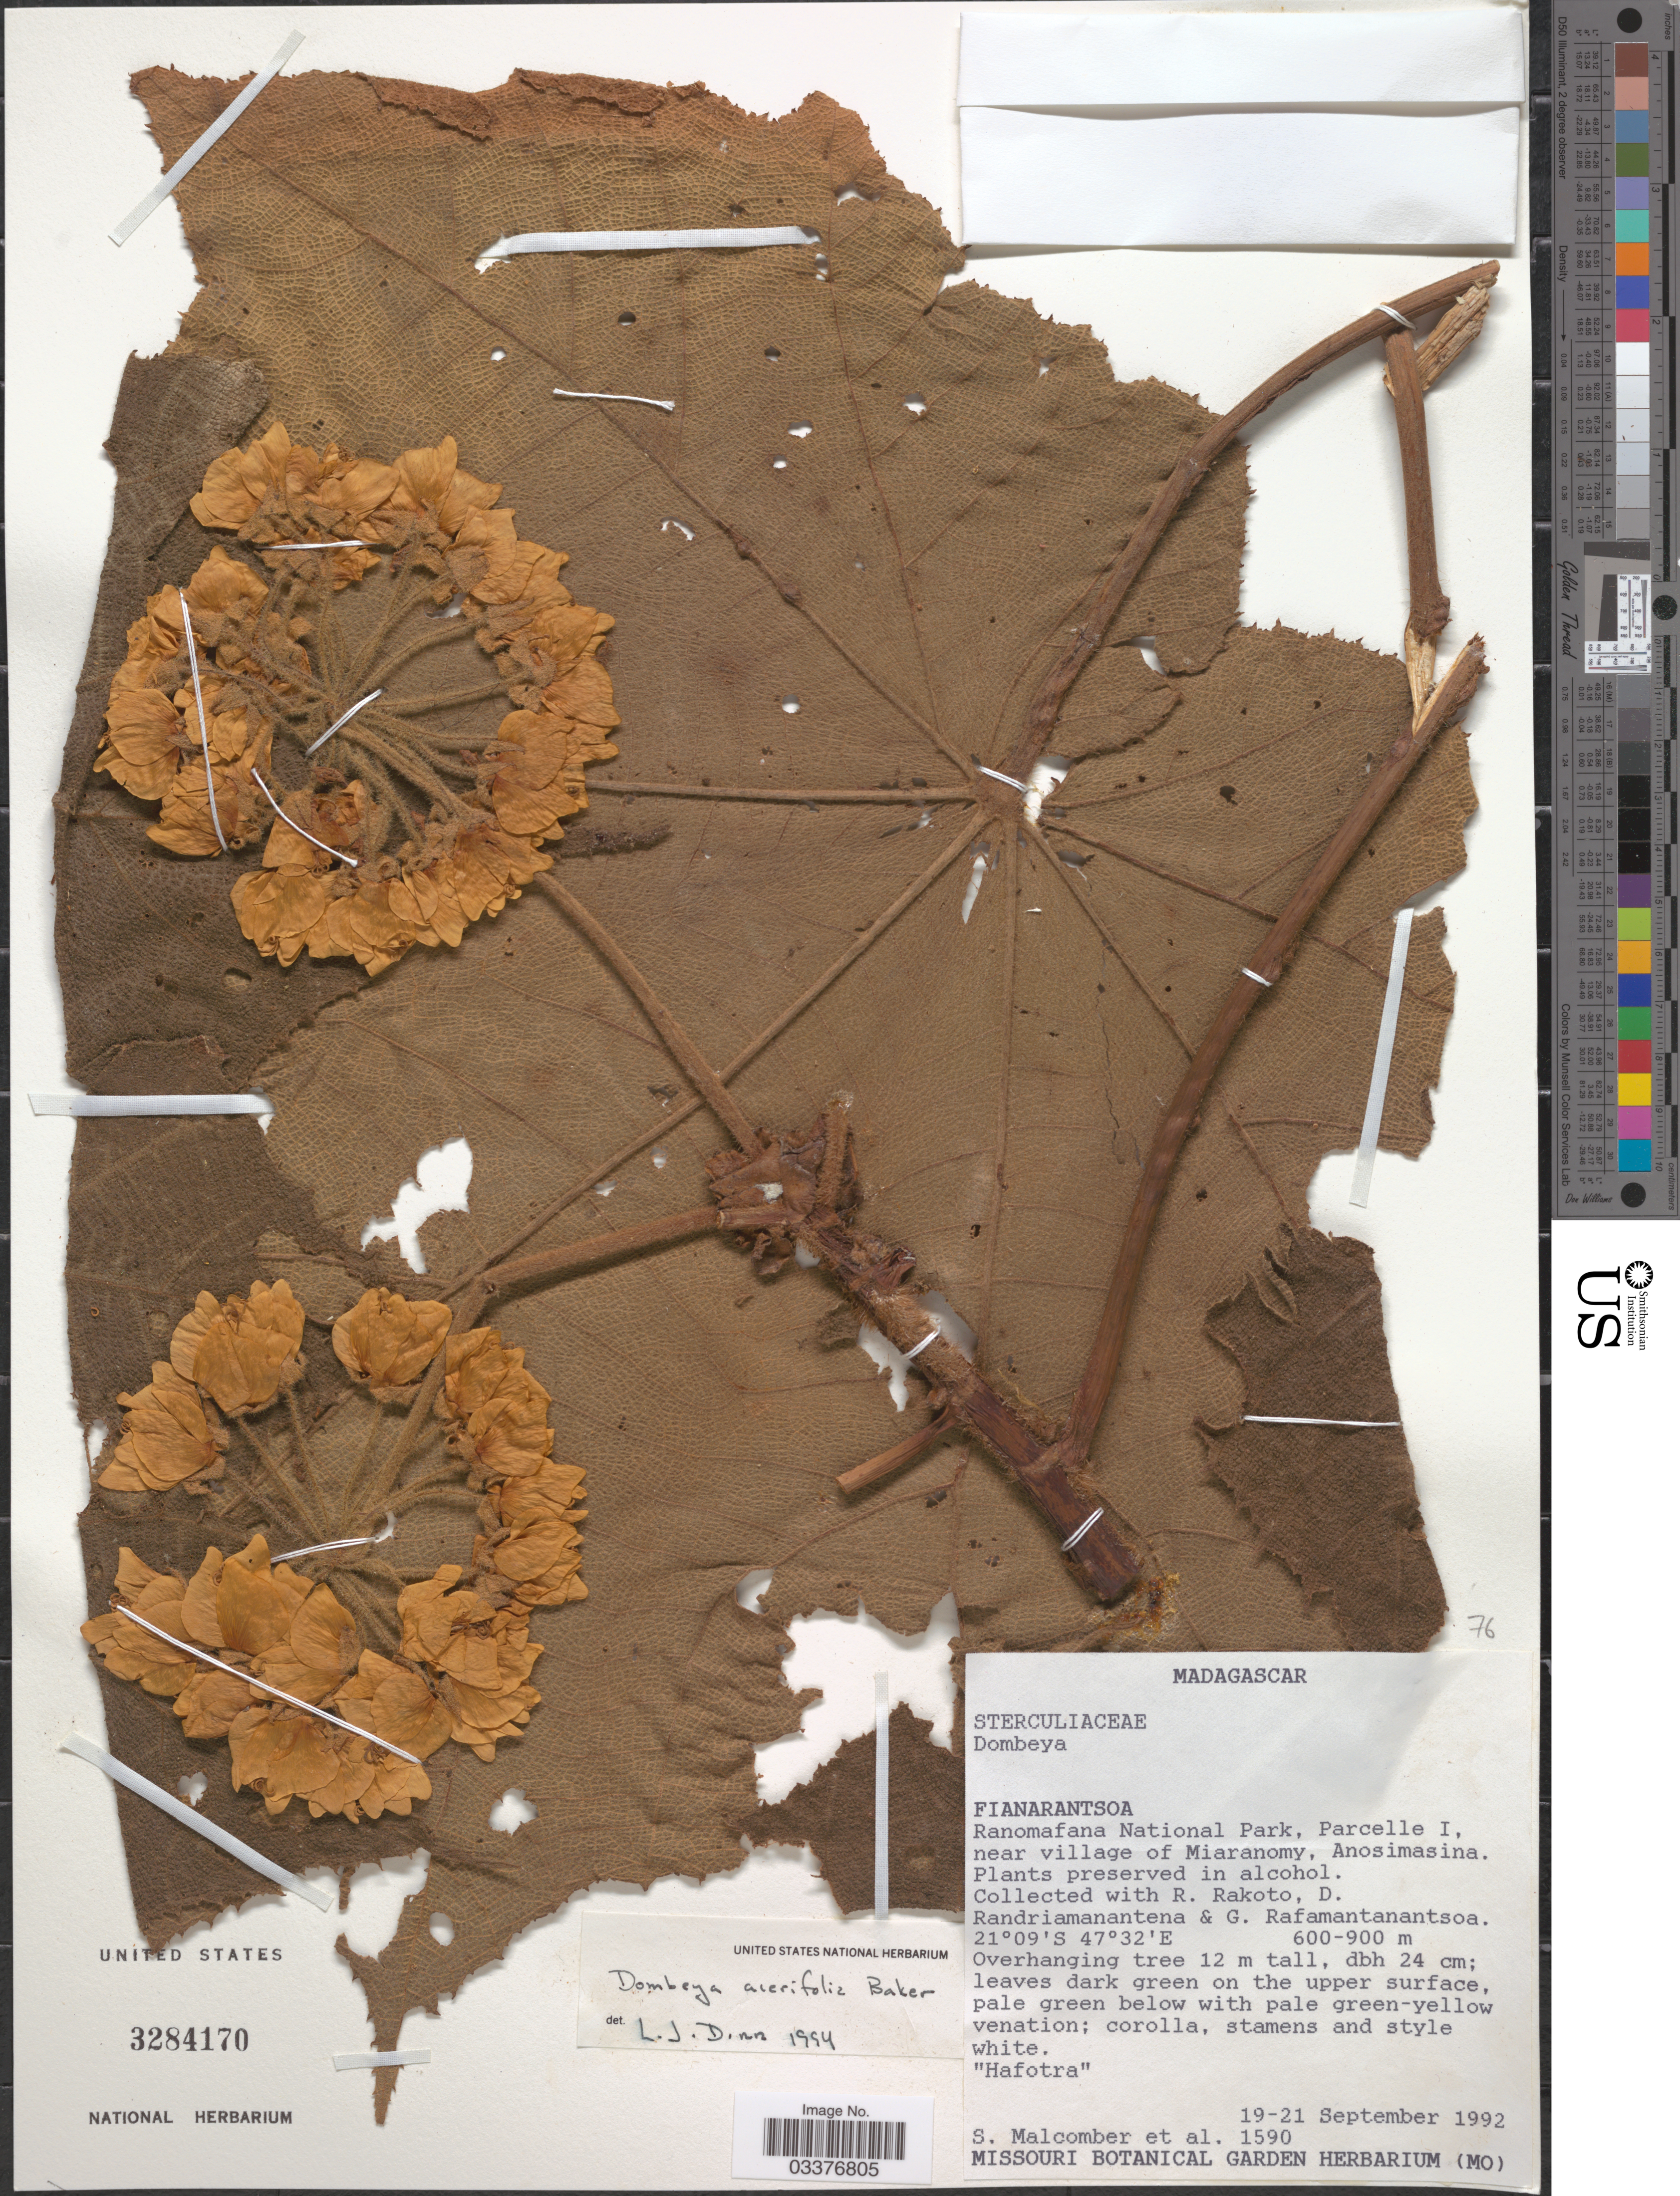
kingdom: Plantae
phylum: Tracheophyta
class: Magnoliopsida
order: Malvales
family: Malvaceae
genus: Dombeya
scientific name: Dombeya acerifolia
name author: (L.) Gaertn.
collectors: S. T. Malcomber, R. Rakoto, D. Randriamanantena & G. Rafamantanantsoa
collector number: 1590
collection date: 1992-09-19/1992-09-21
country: Madagascar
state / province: Vatovavy Fitovinany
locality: Ranomafana National Park, Parcelle I, near village of Miaranomy, Anosimasina.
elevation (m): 600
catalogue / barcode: US 3284170